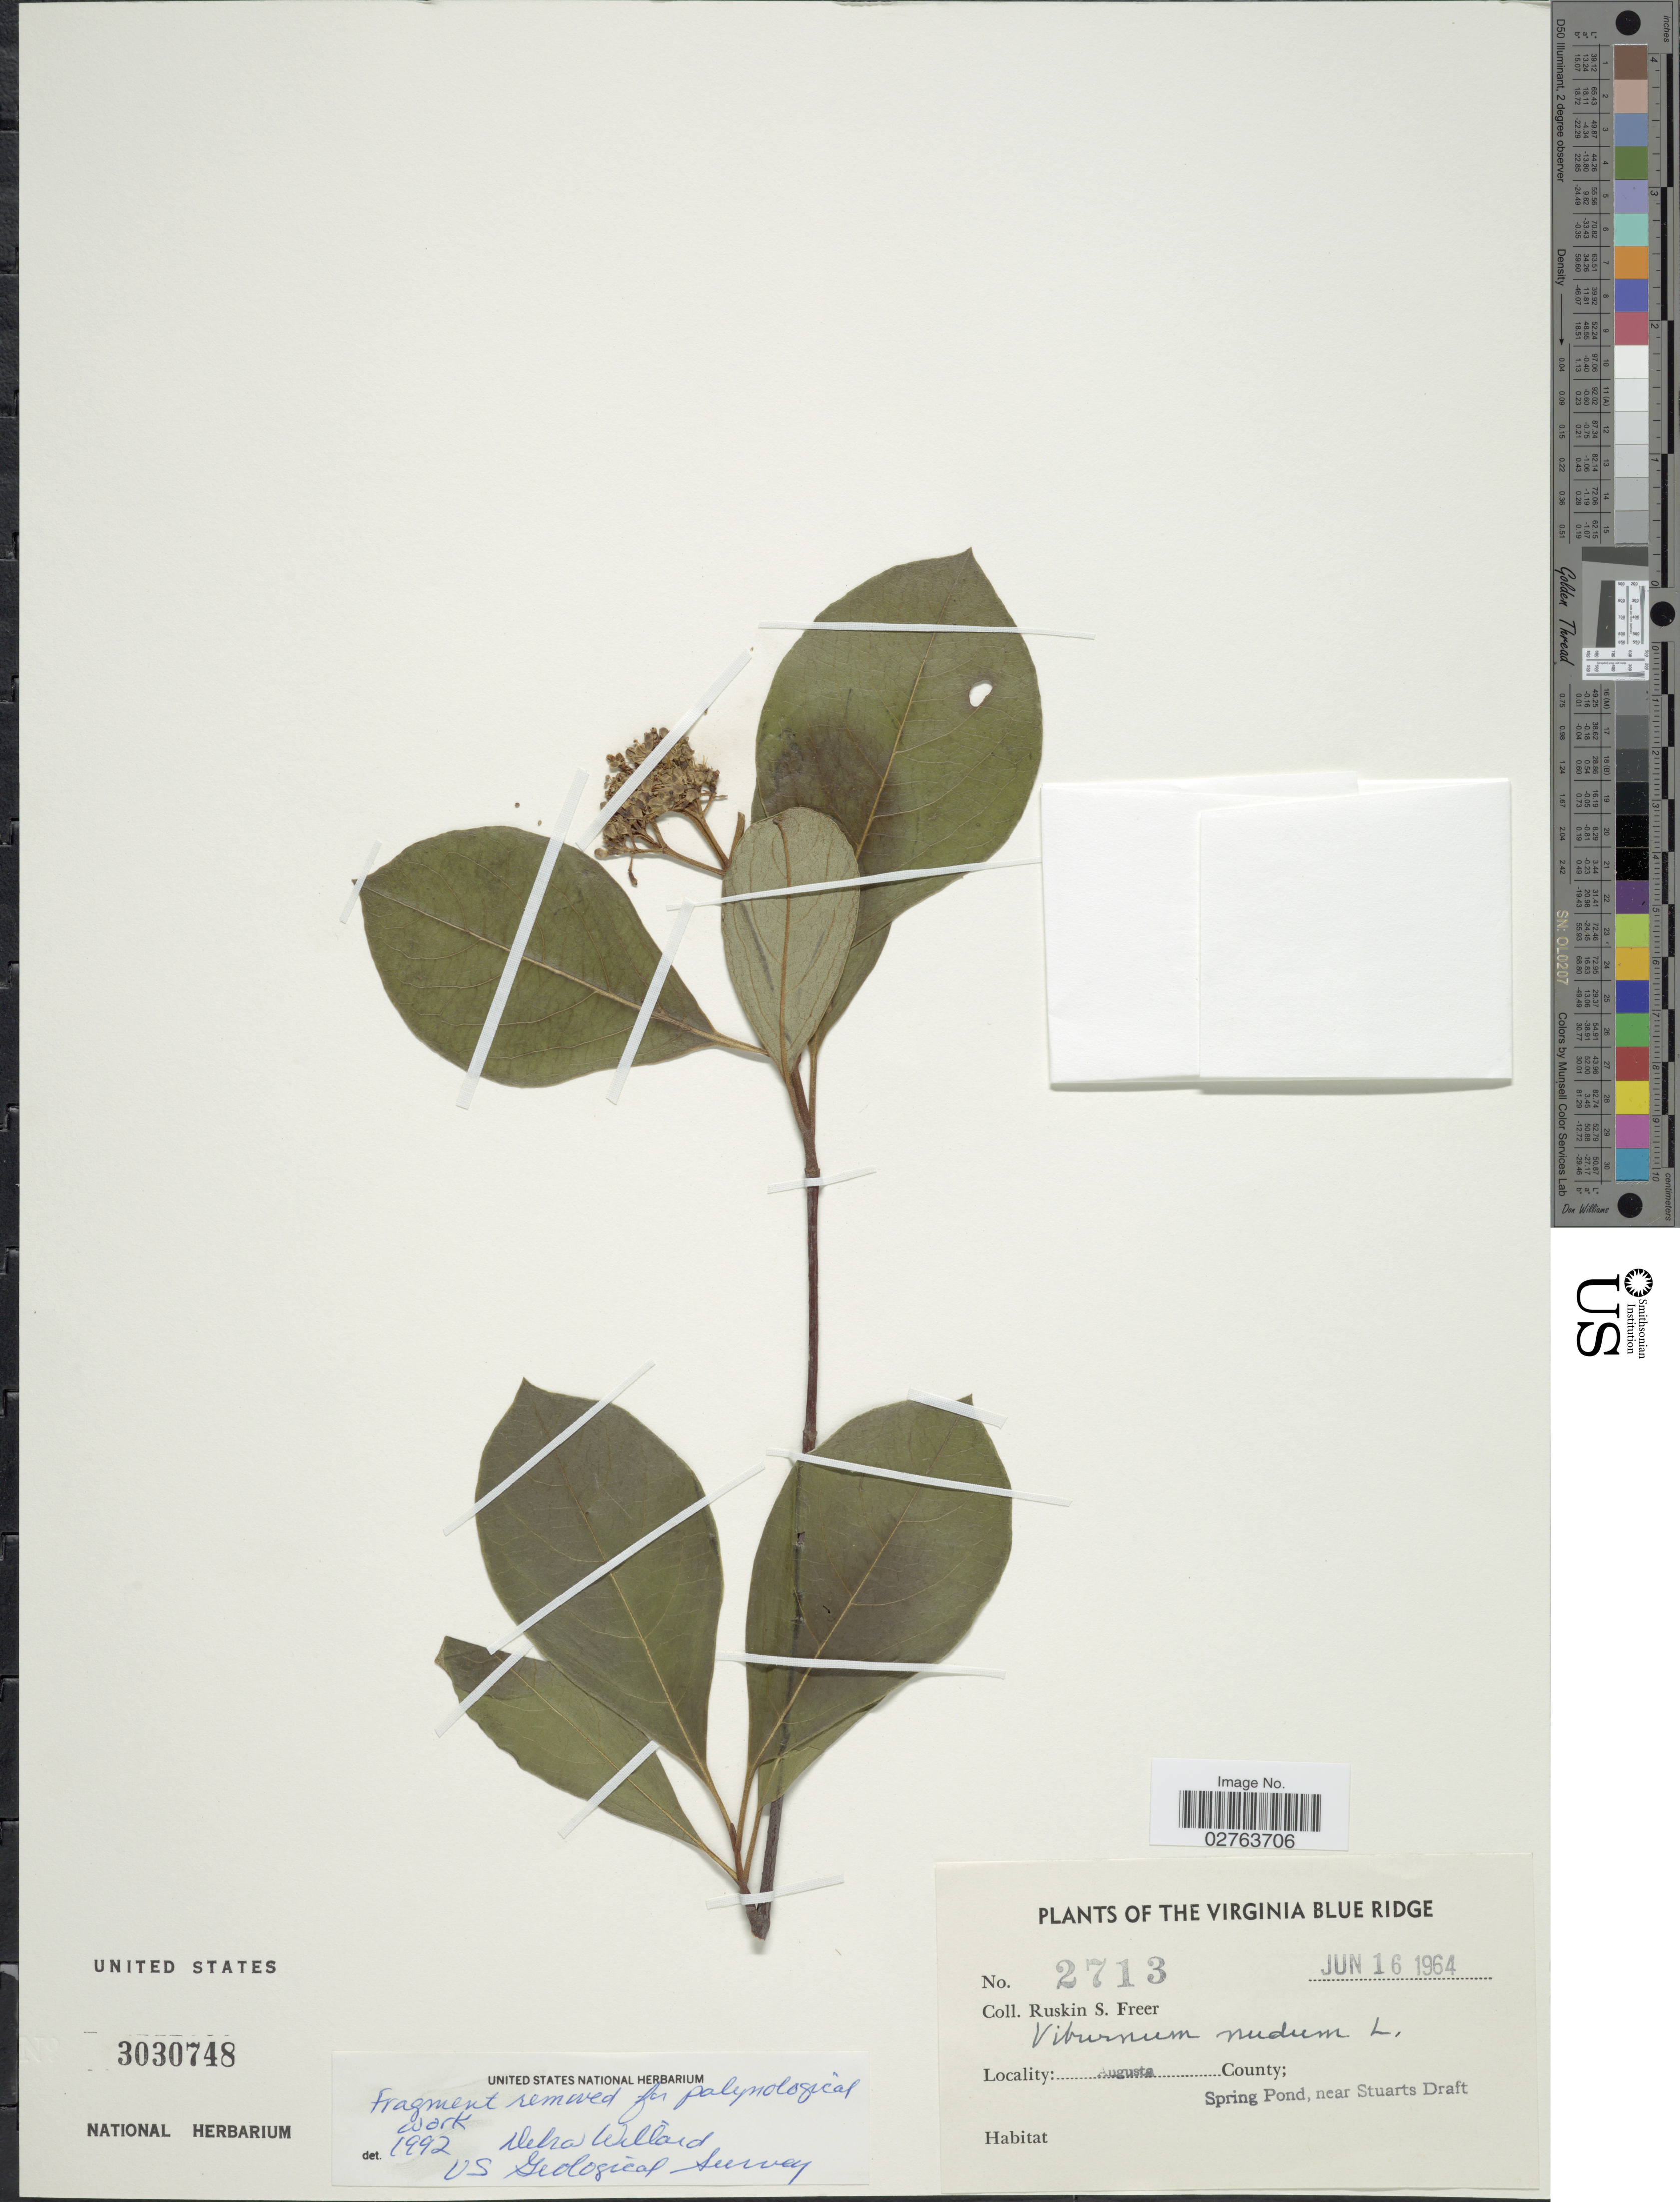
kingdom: Plantae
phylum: Tracheophyta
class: Magnoliopsida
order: Dipsacales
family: Viburnaceae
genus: Viburnum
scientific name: Viburnum nudum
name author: L.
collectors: R. Freer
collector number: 2713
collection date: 1964-06-16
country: United States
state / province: Virginia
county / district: Augusta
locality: The Virginia Blue Ridge. Augusta County; Spring Pond, near Stuarts Draft.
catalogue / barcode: US 3030748